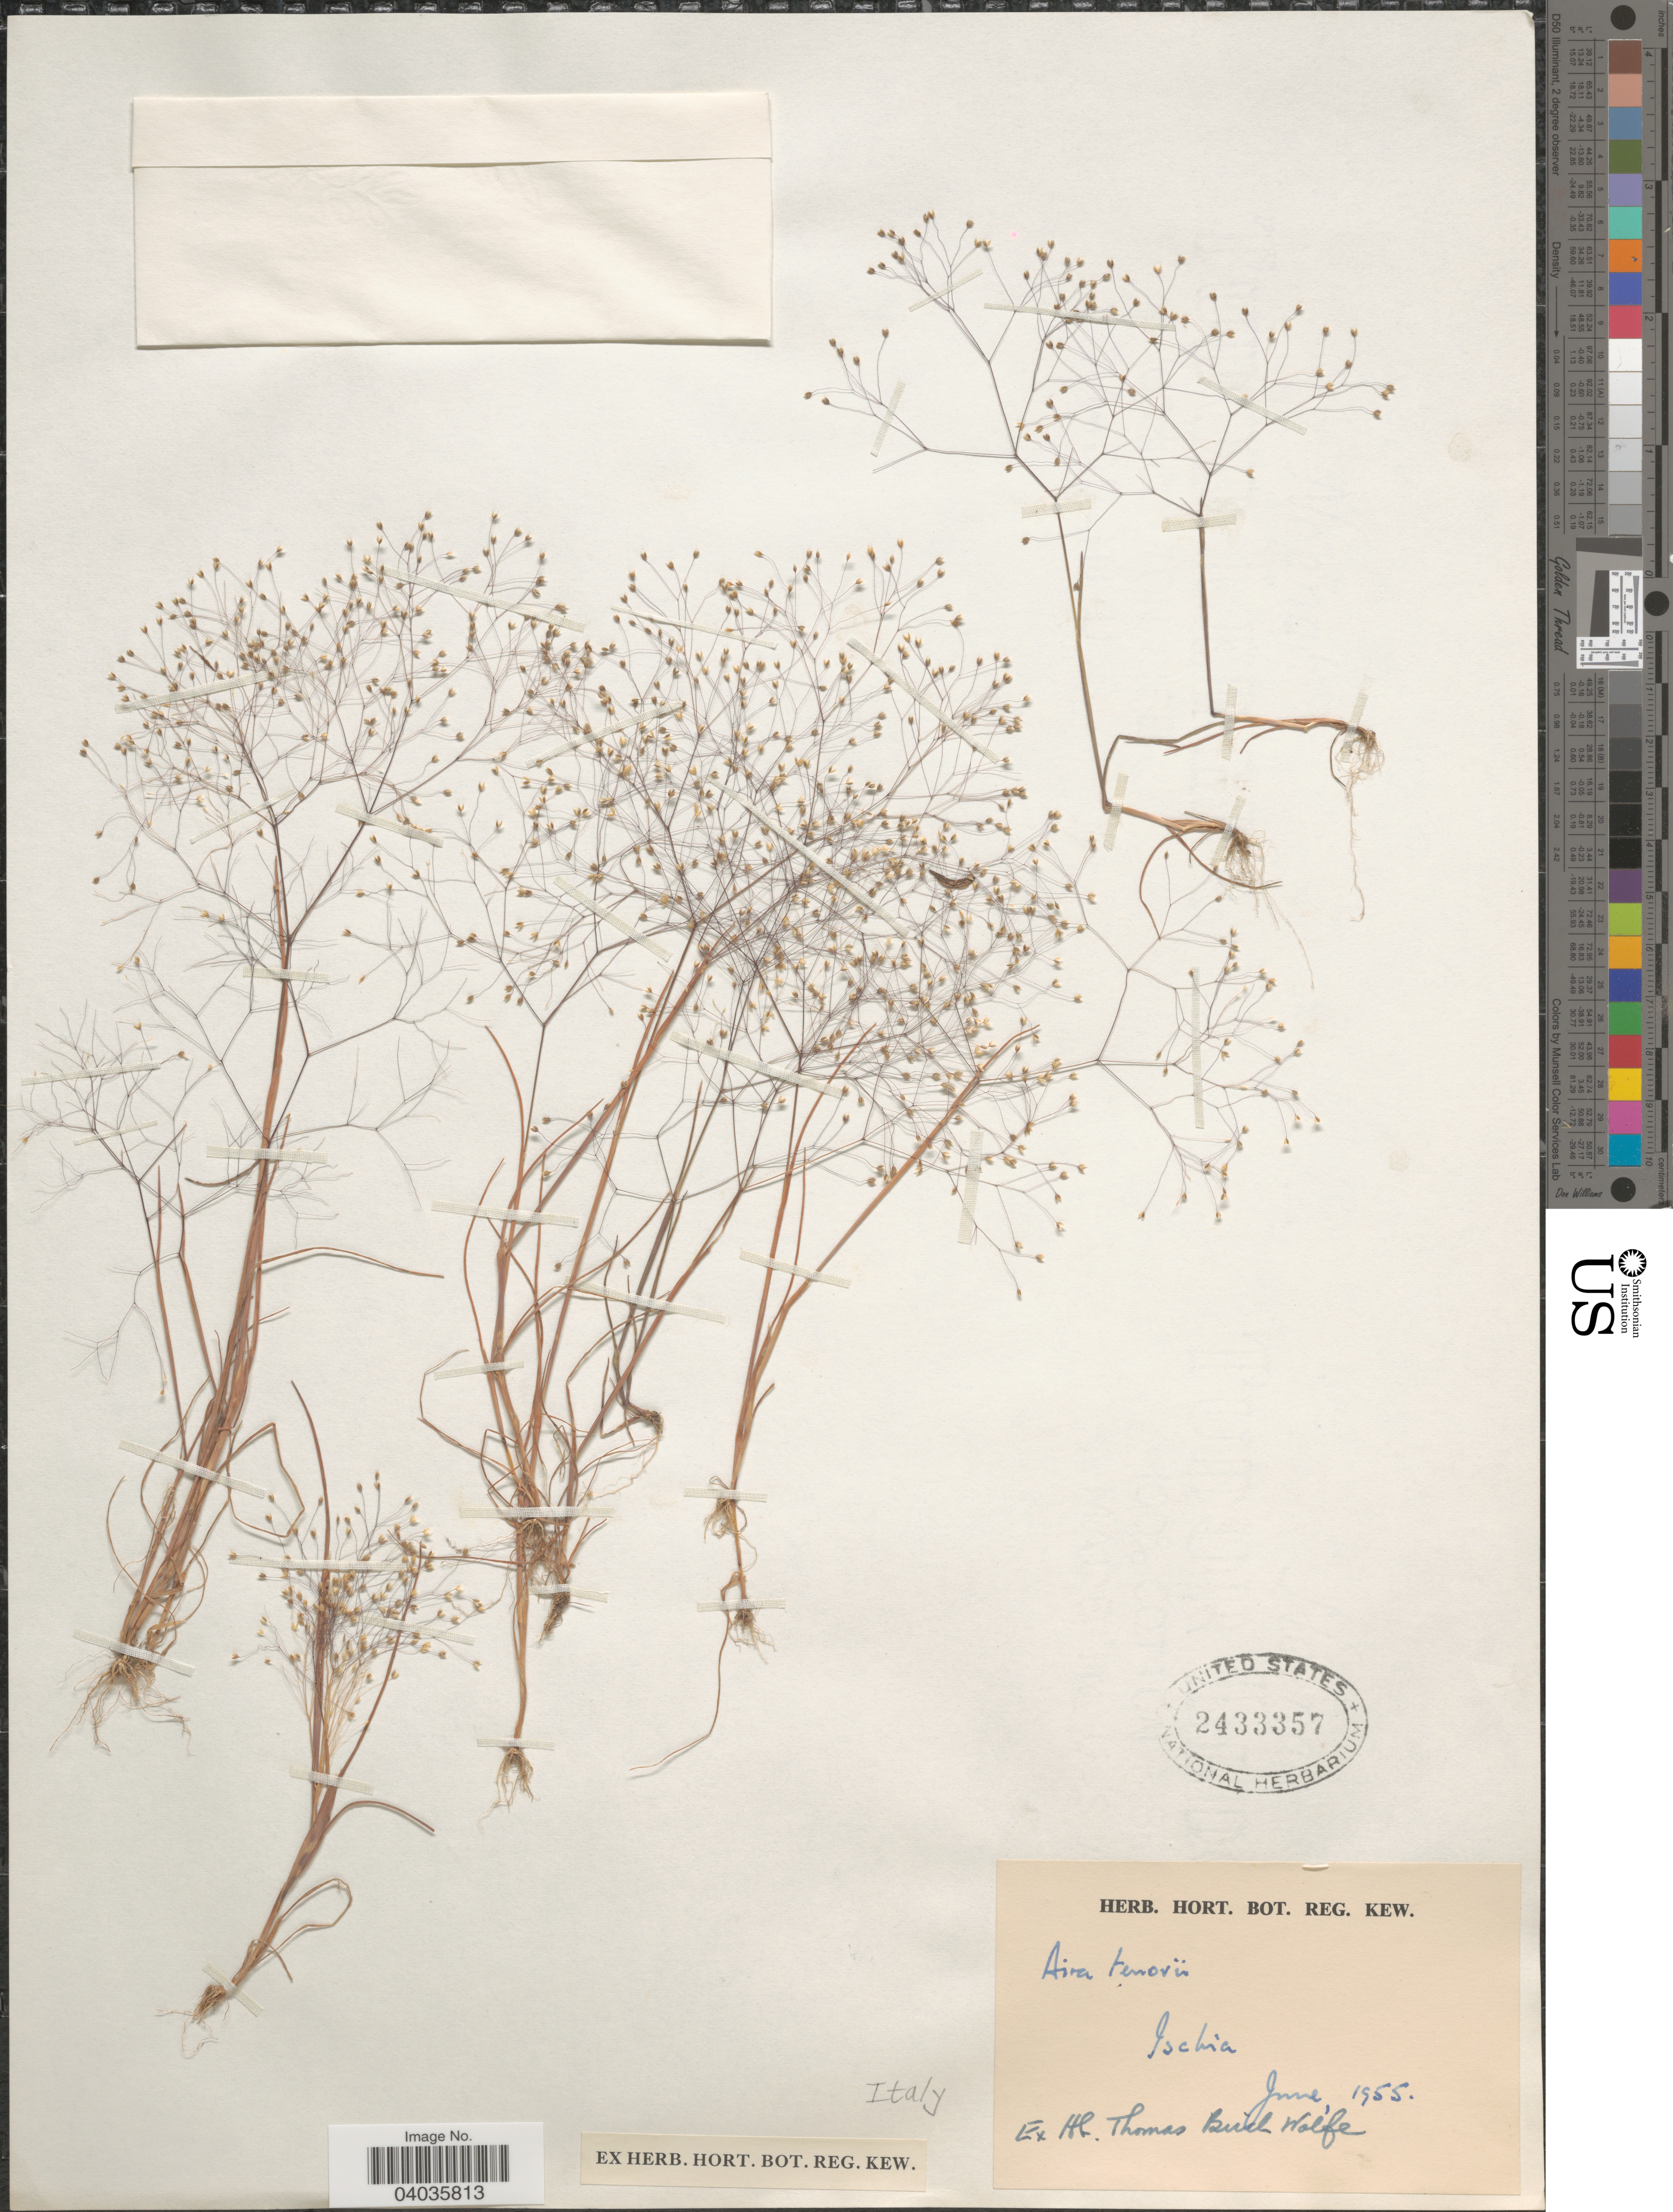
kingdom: Plantae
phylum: Tracheophyta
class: Liliopsida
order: Poales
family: Poaceae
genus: Aira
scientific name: Aira tenorei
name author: Gussone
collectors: Ex herb. Thomas Birch Wolfe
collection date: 1955-06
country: Italy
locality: Ischia.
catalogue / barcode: US 2433357